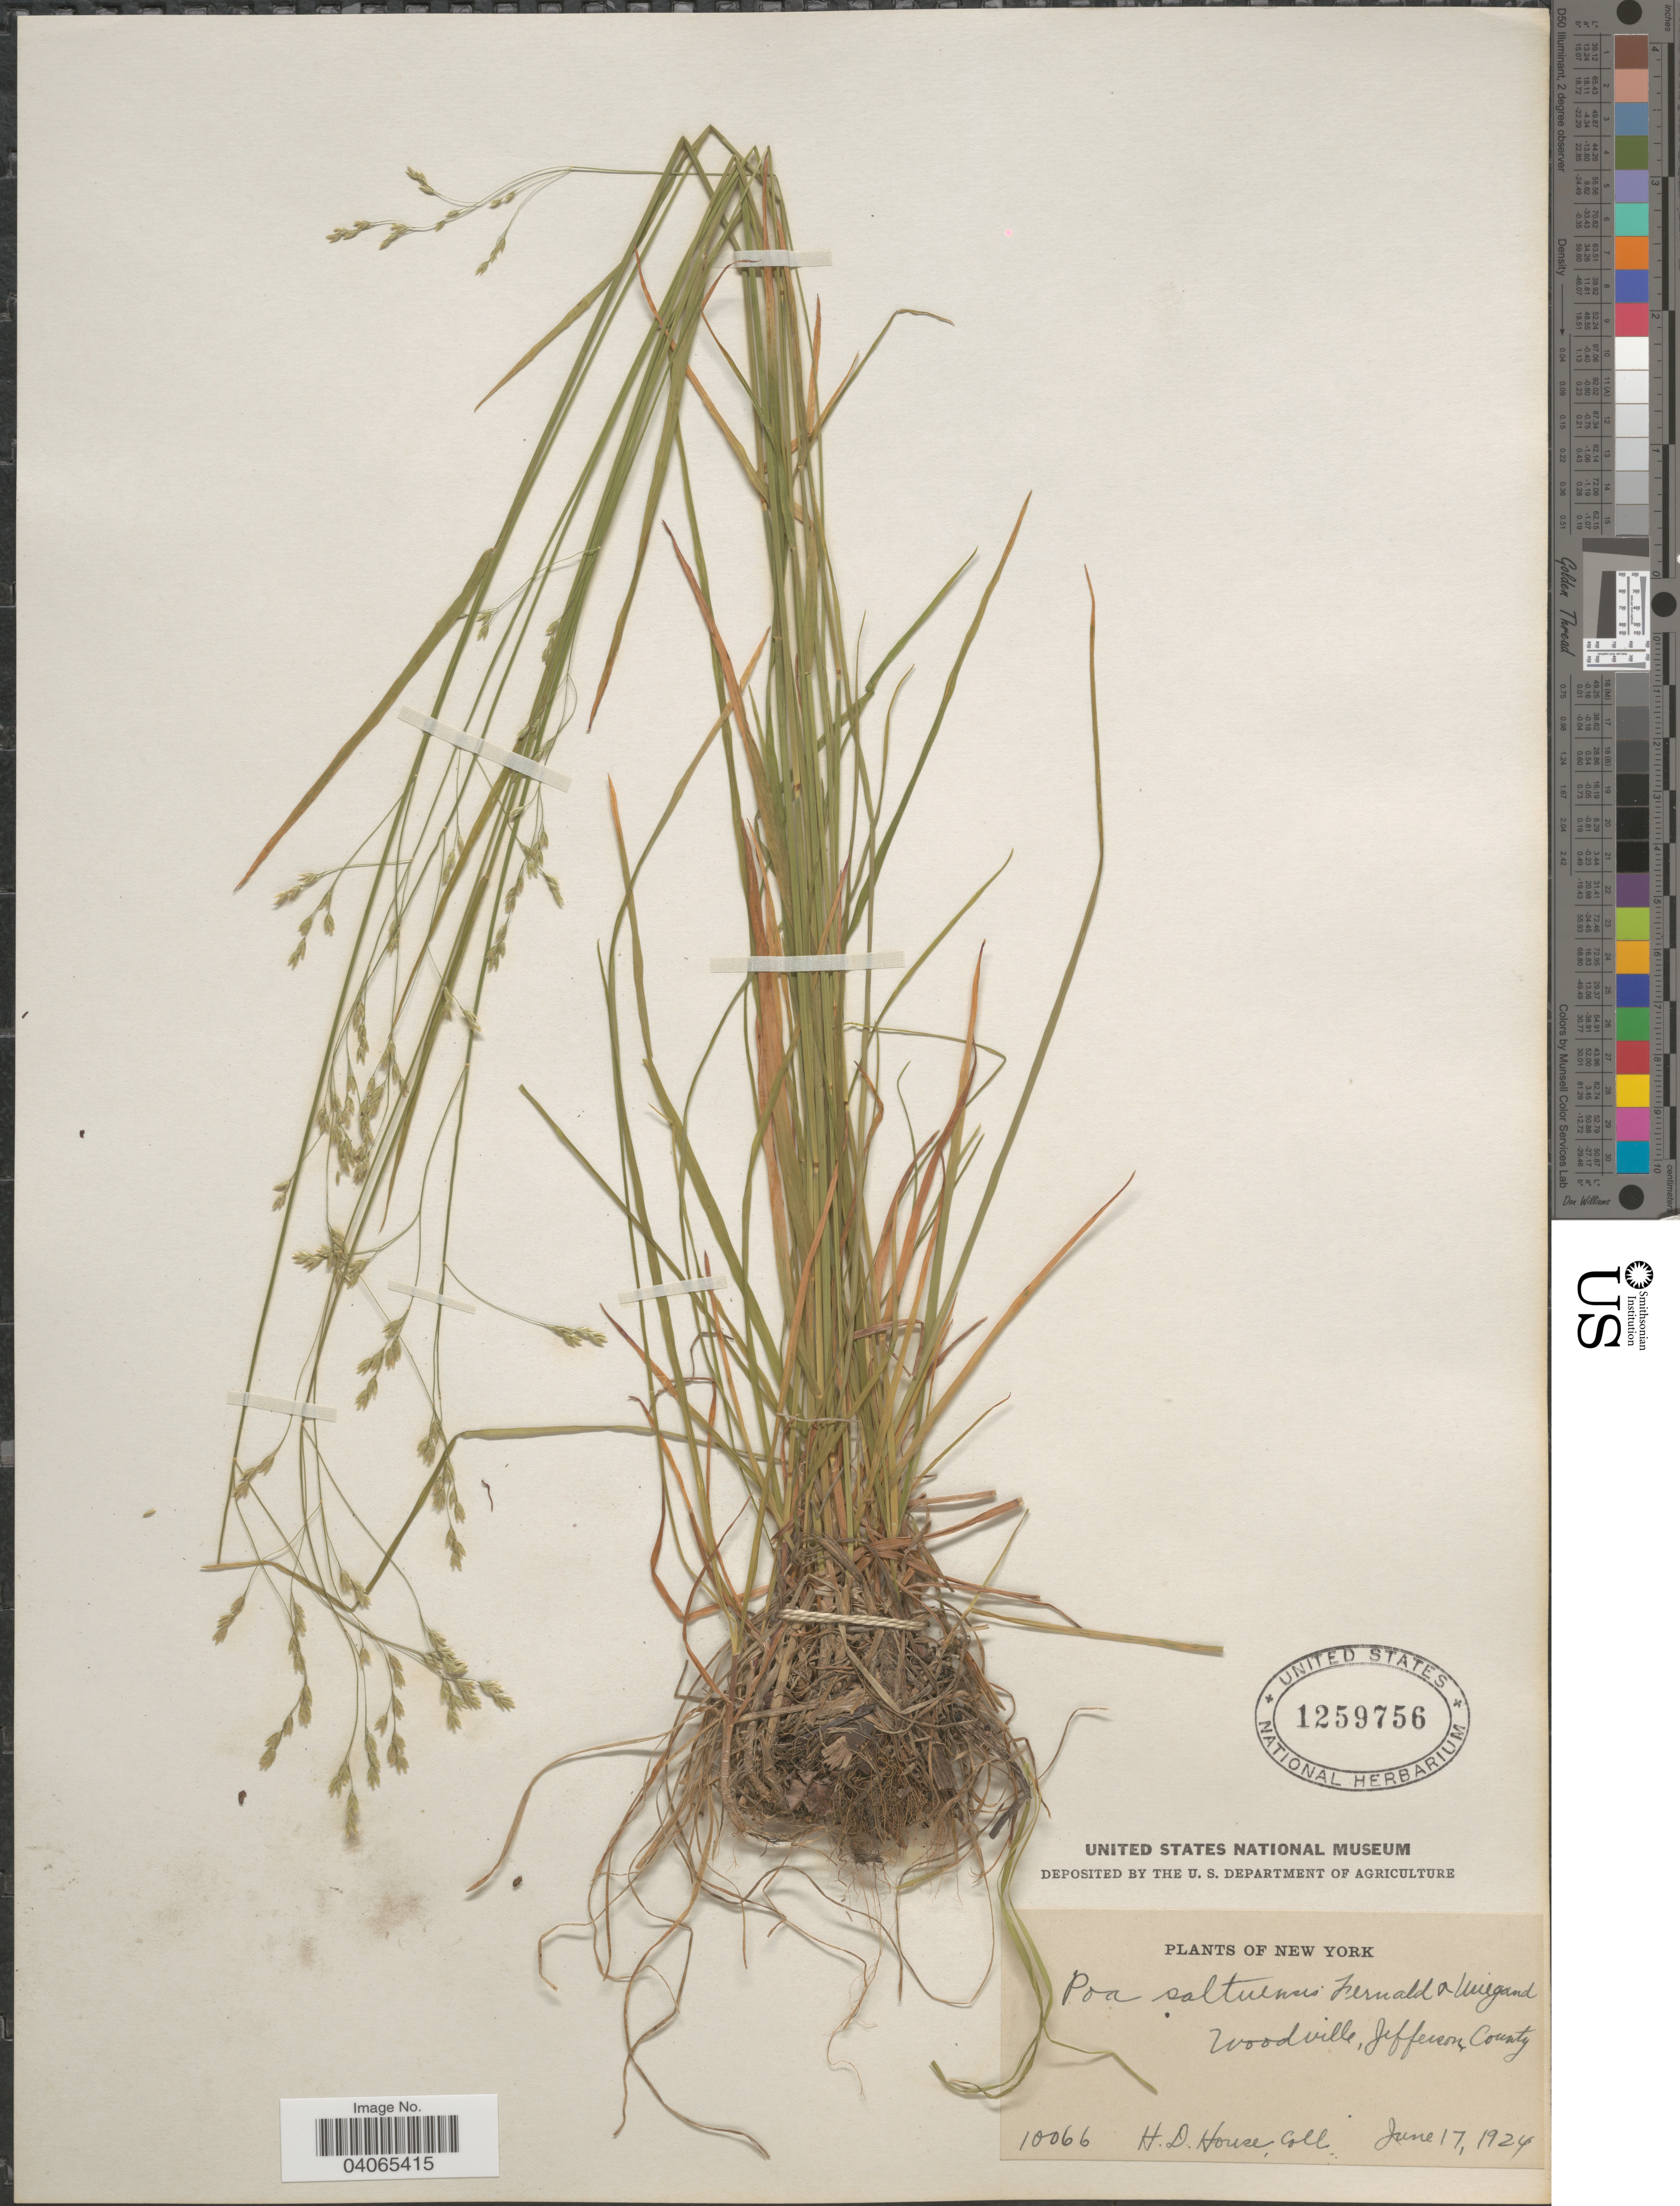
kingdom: Plantae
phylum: Tracheophyta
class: Liliopsida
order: Poales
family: Poaceae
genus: Poa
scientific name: Poa saltuensis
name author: Fernald & Wiegand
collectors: H. D. House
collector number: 10066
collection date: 1924-06-17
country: United States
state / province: New York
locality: Woodville, Jefferson County.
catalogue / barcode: US 1259756